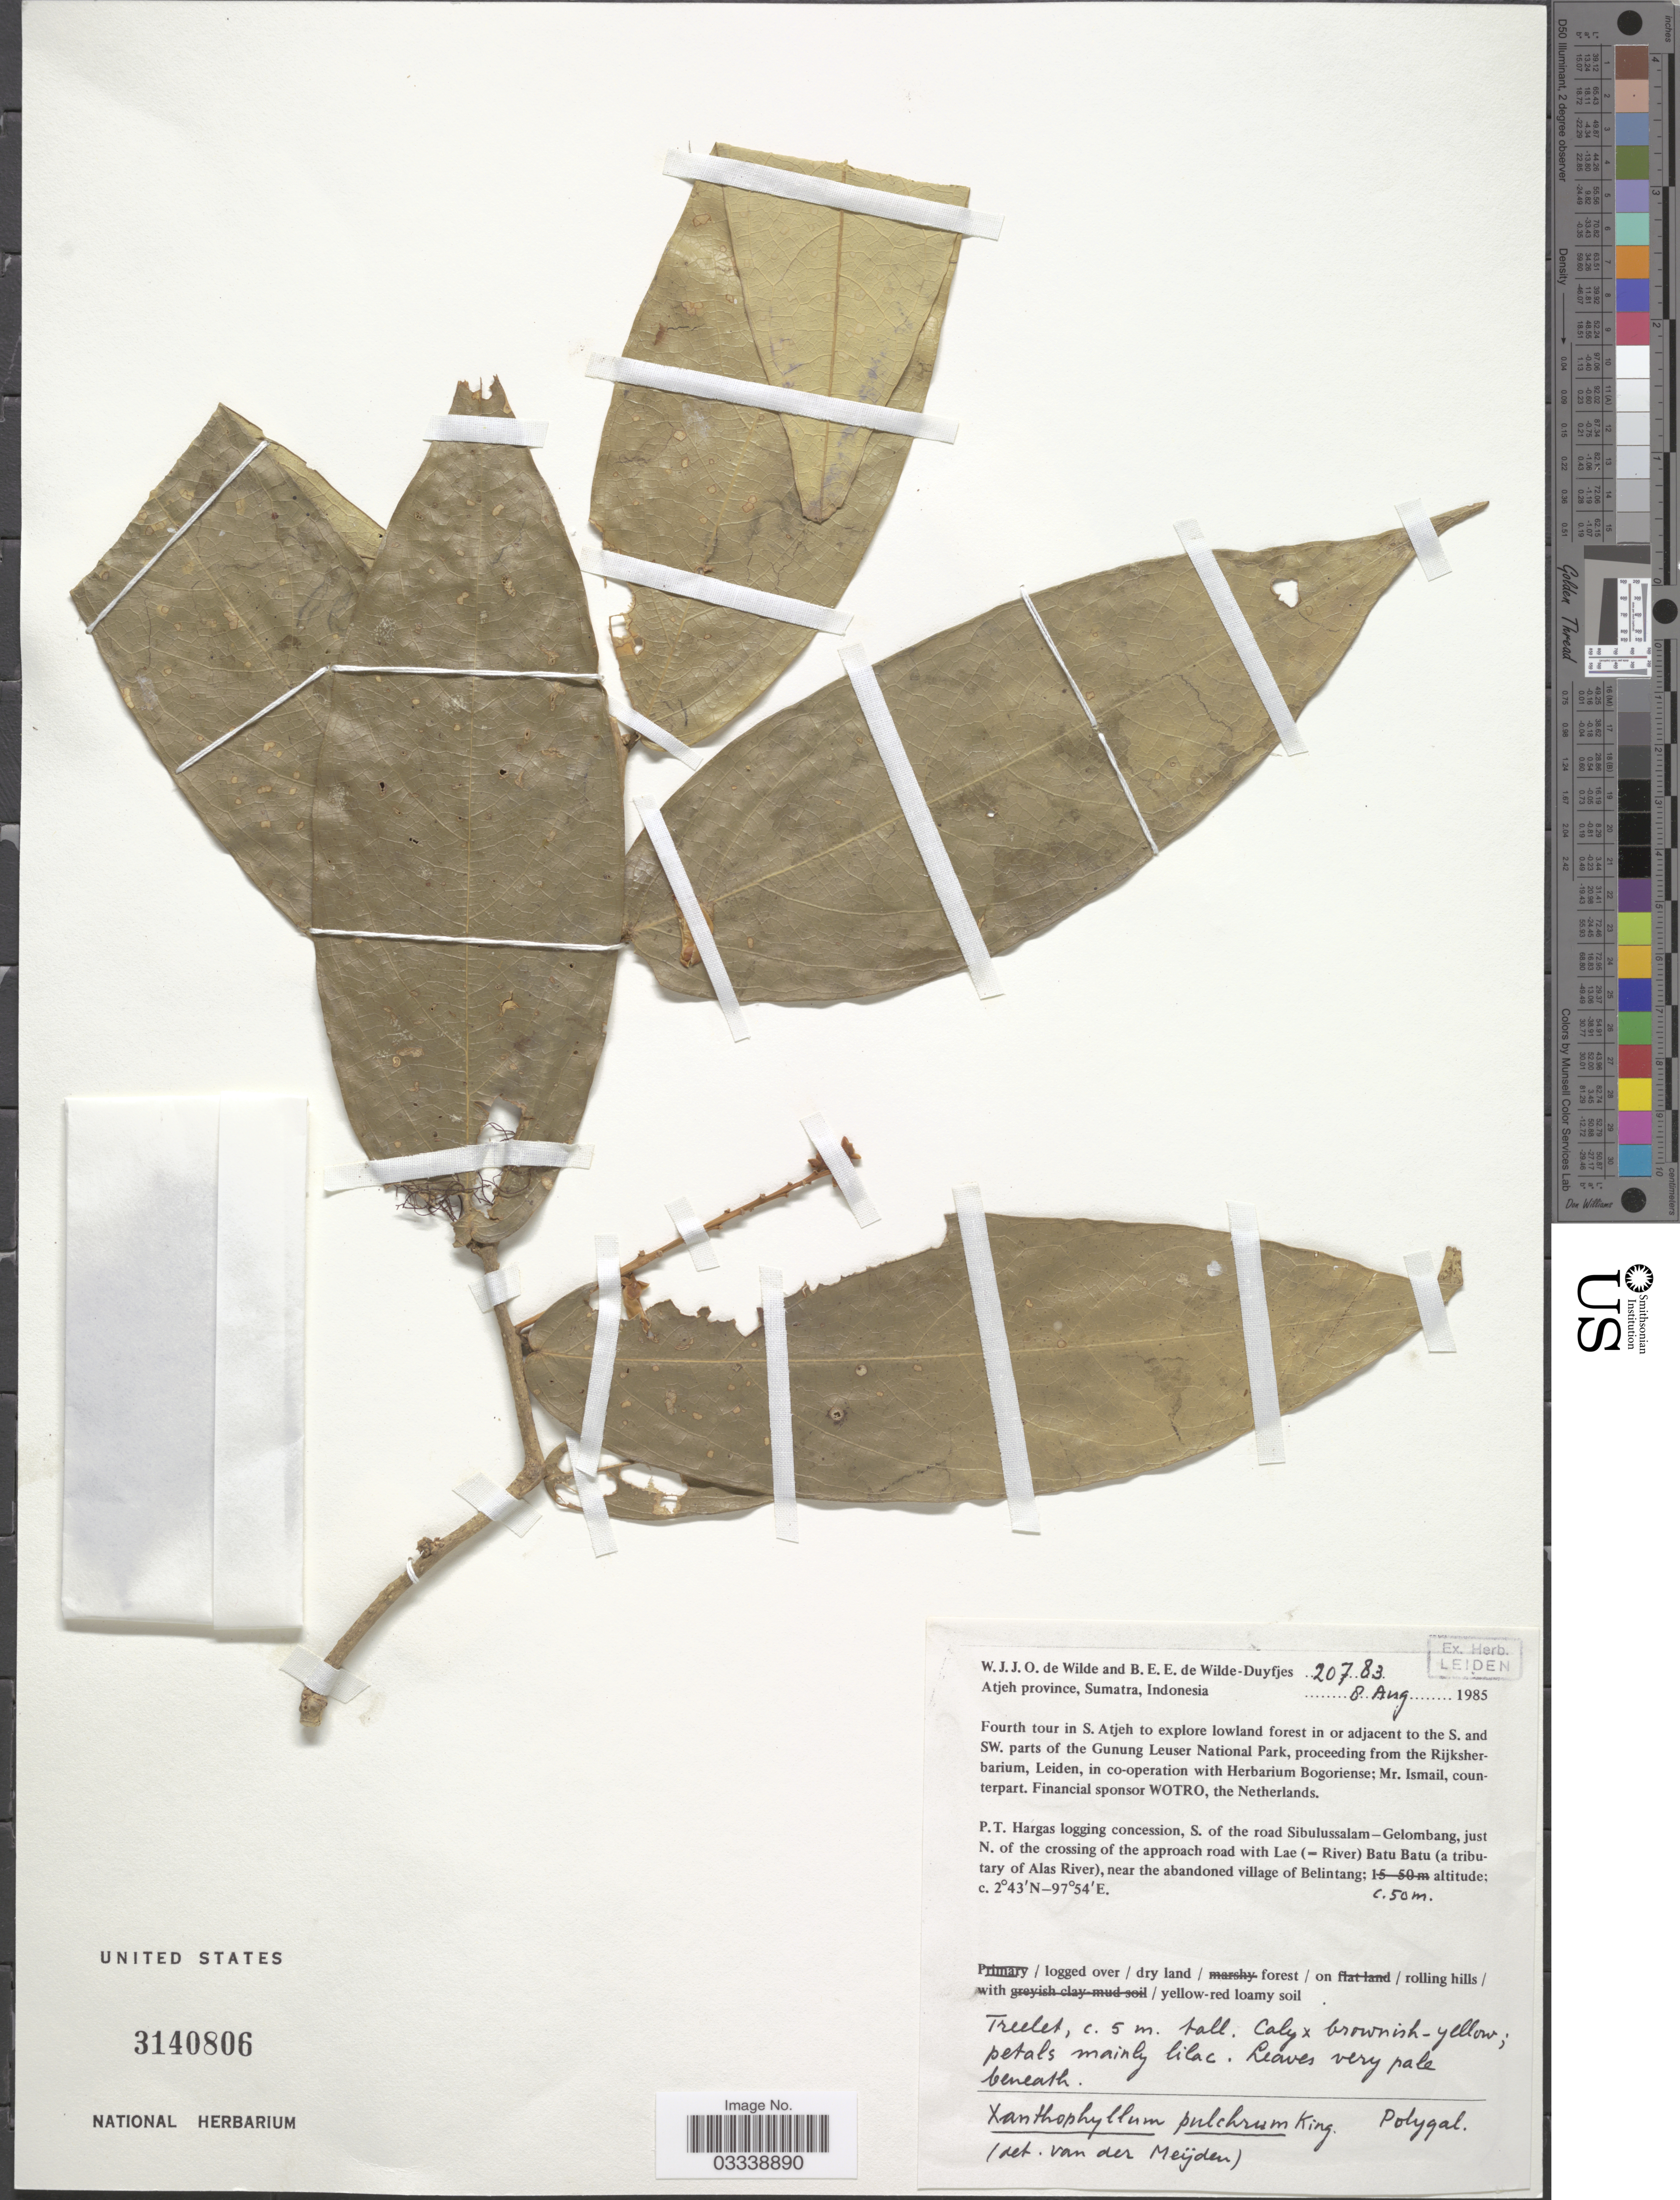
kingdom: Plantae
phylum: Tracheophyta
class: Magnoliopsida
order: Fabales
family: Polygalaceae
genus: Xanthophyllum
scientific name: Xanthophyllum pulchrum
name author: King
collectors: W. J. de Wilde & B. E. de Wilde-Duyfjes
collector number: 20783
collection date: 1985-04-08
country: Indonesia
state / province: Sumatra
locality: Atjeh province. P.T. Hargas logging concession, S. of the road Sibulussalam-Gelombang, just N. of the crossing of the approach road with Lae (=River) Batu Batu (a tributary of Alas River), near the abandoned village of Belintang.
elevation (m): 50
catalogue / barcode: US 3140806